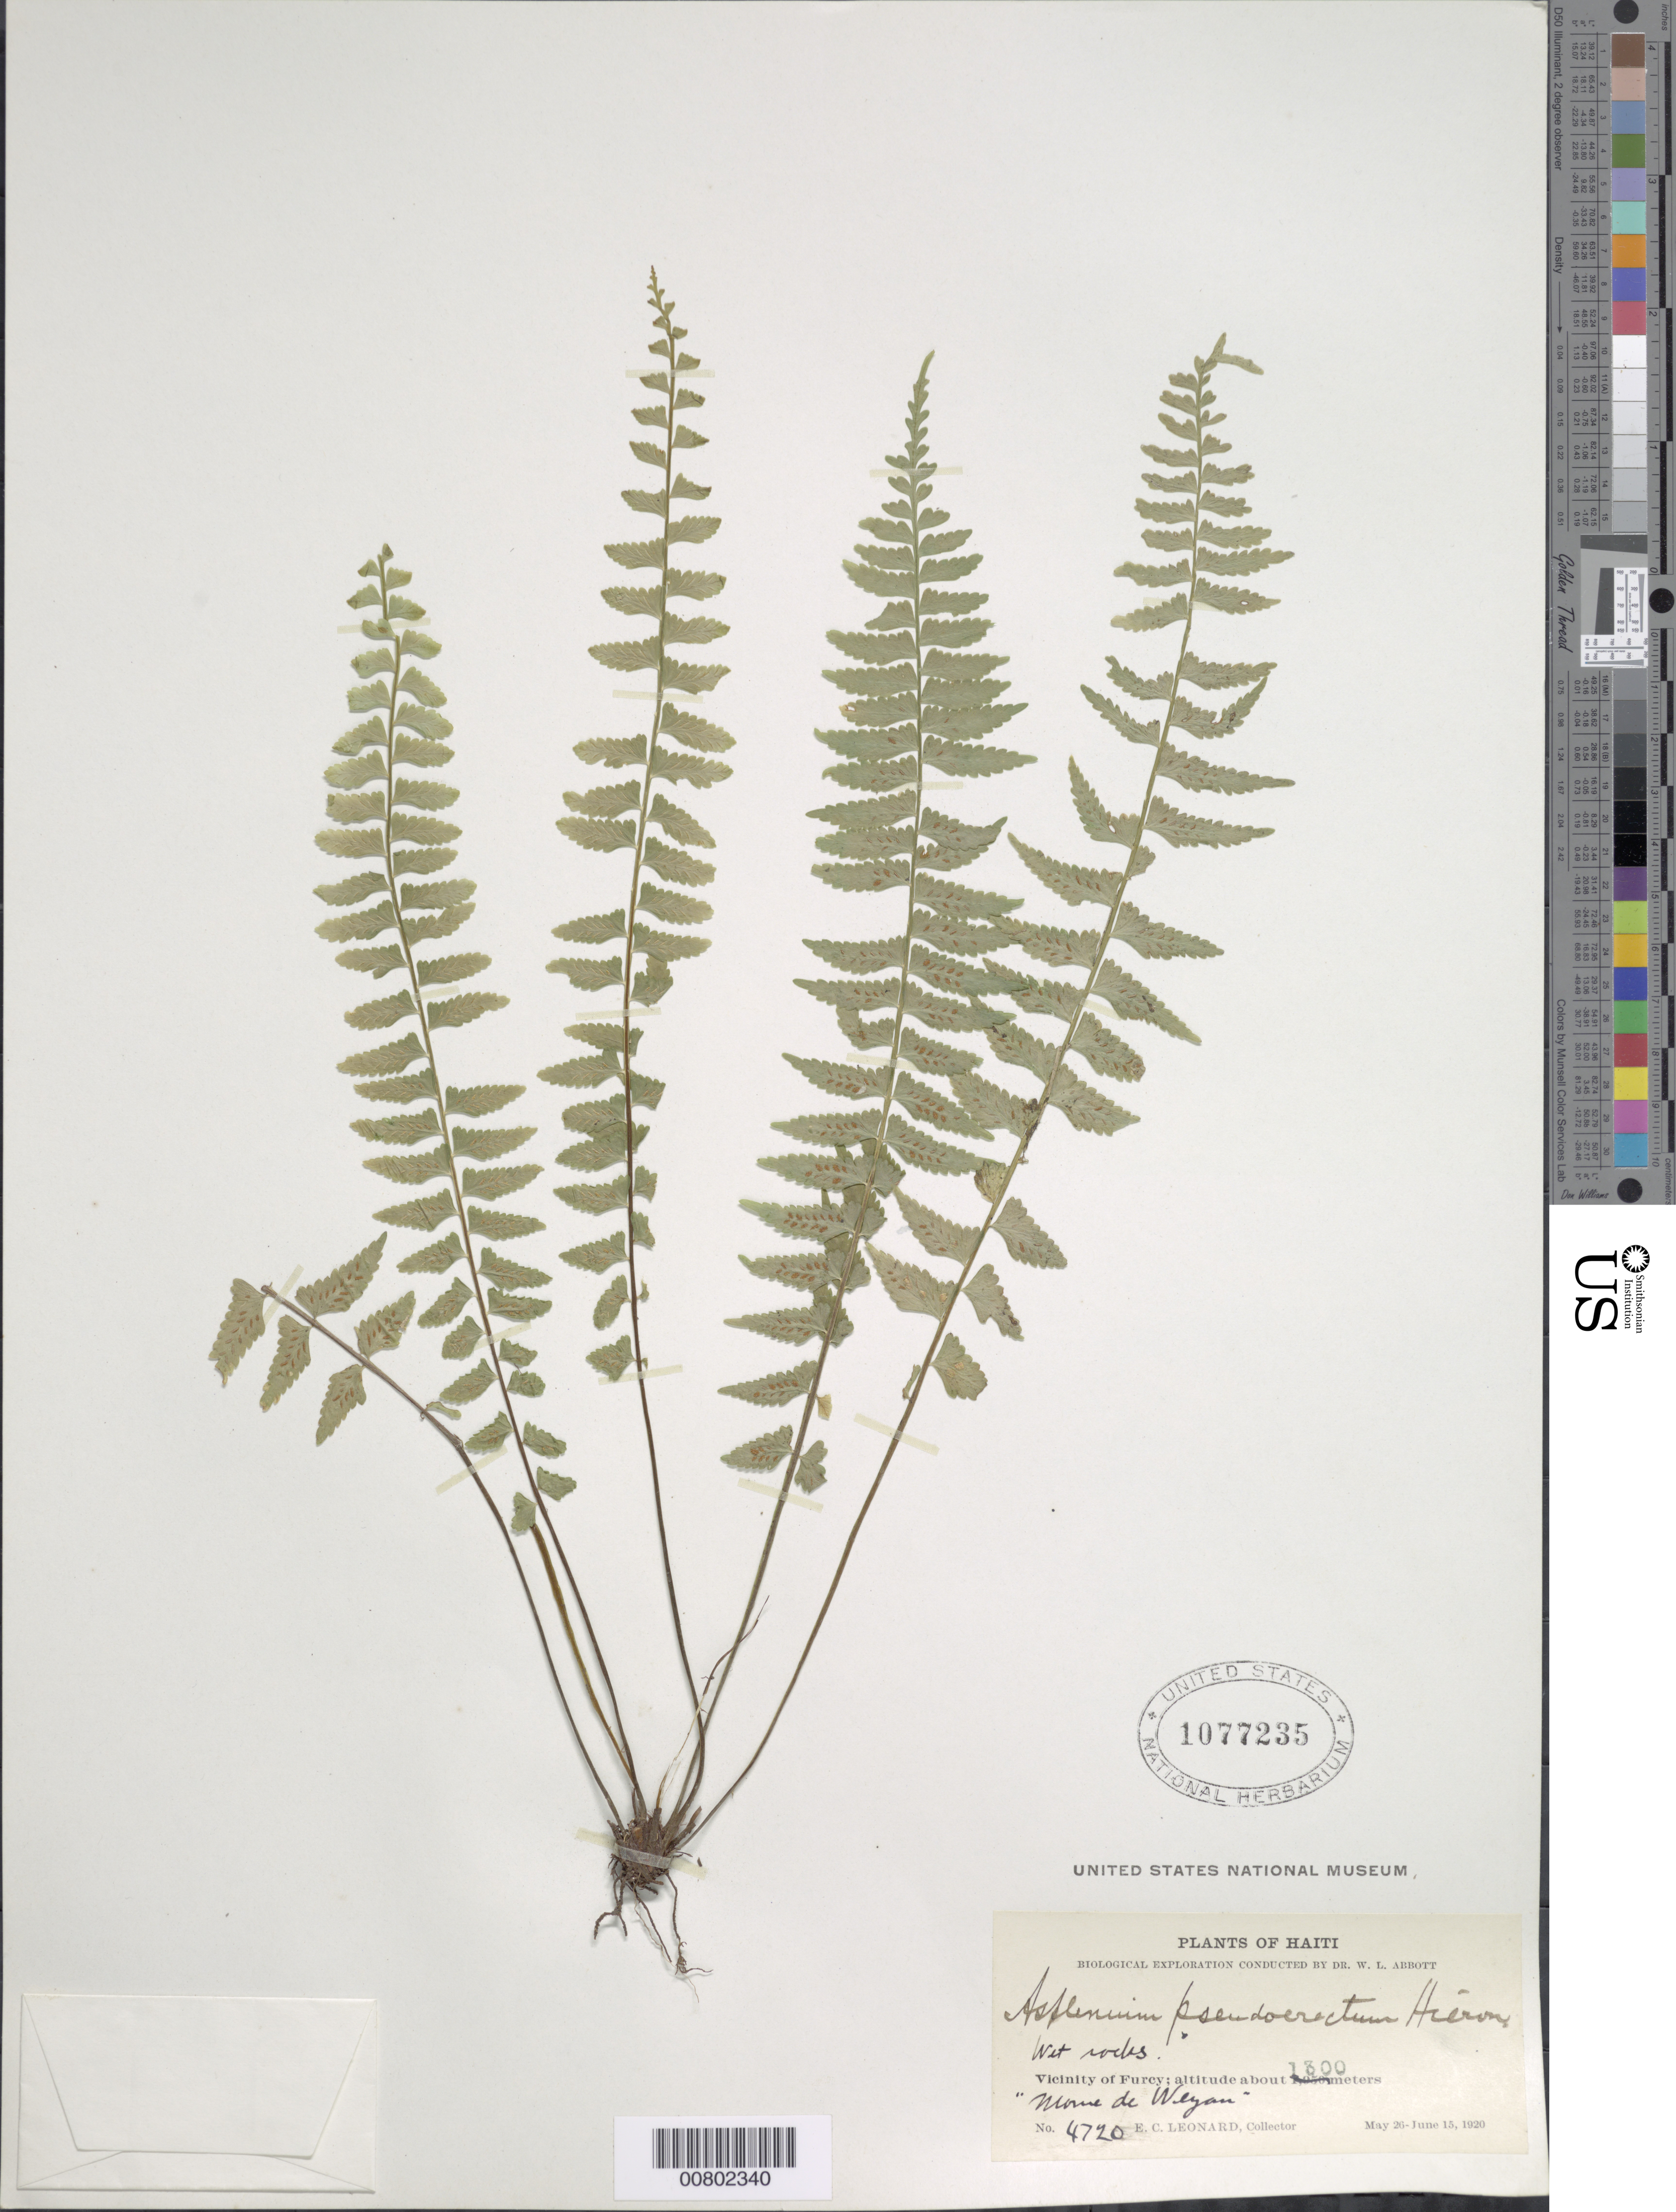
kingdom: Plantae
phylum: Tracheophyta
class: Polypodiopsida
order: Polypodiales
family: Aspleniaceae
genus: Asplenium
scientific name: Asplenium pteropus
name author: Kaulf.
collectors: E. C. Leonard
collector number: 4720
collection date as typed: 26 May 1920 to 15 Jun 1920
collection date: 1920-05-26/1920-06-15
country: Haiti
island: Hispaniola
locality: Furcy vicinity, Morne de Weyan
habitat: Wet rocks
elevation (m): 1300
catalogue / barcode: US 1077235